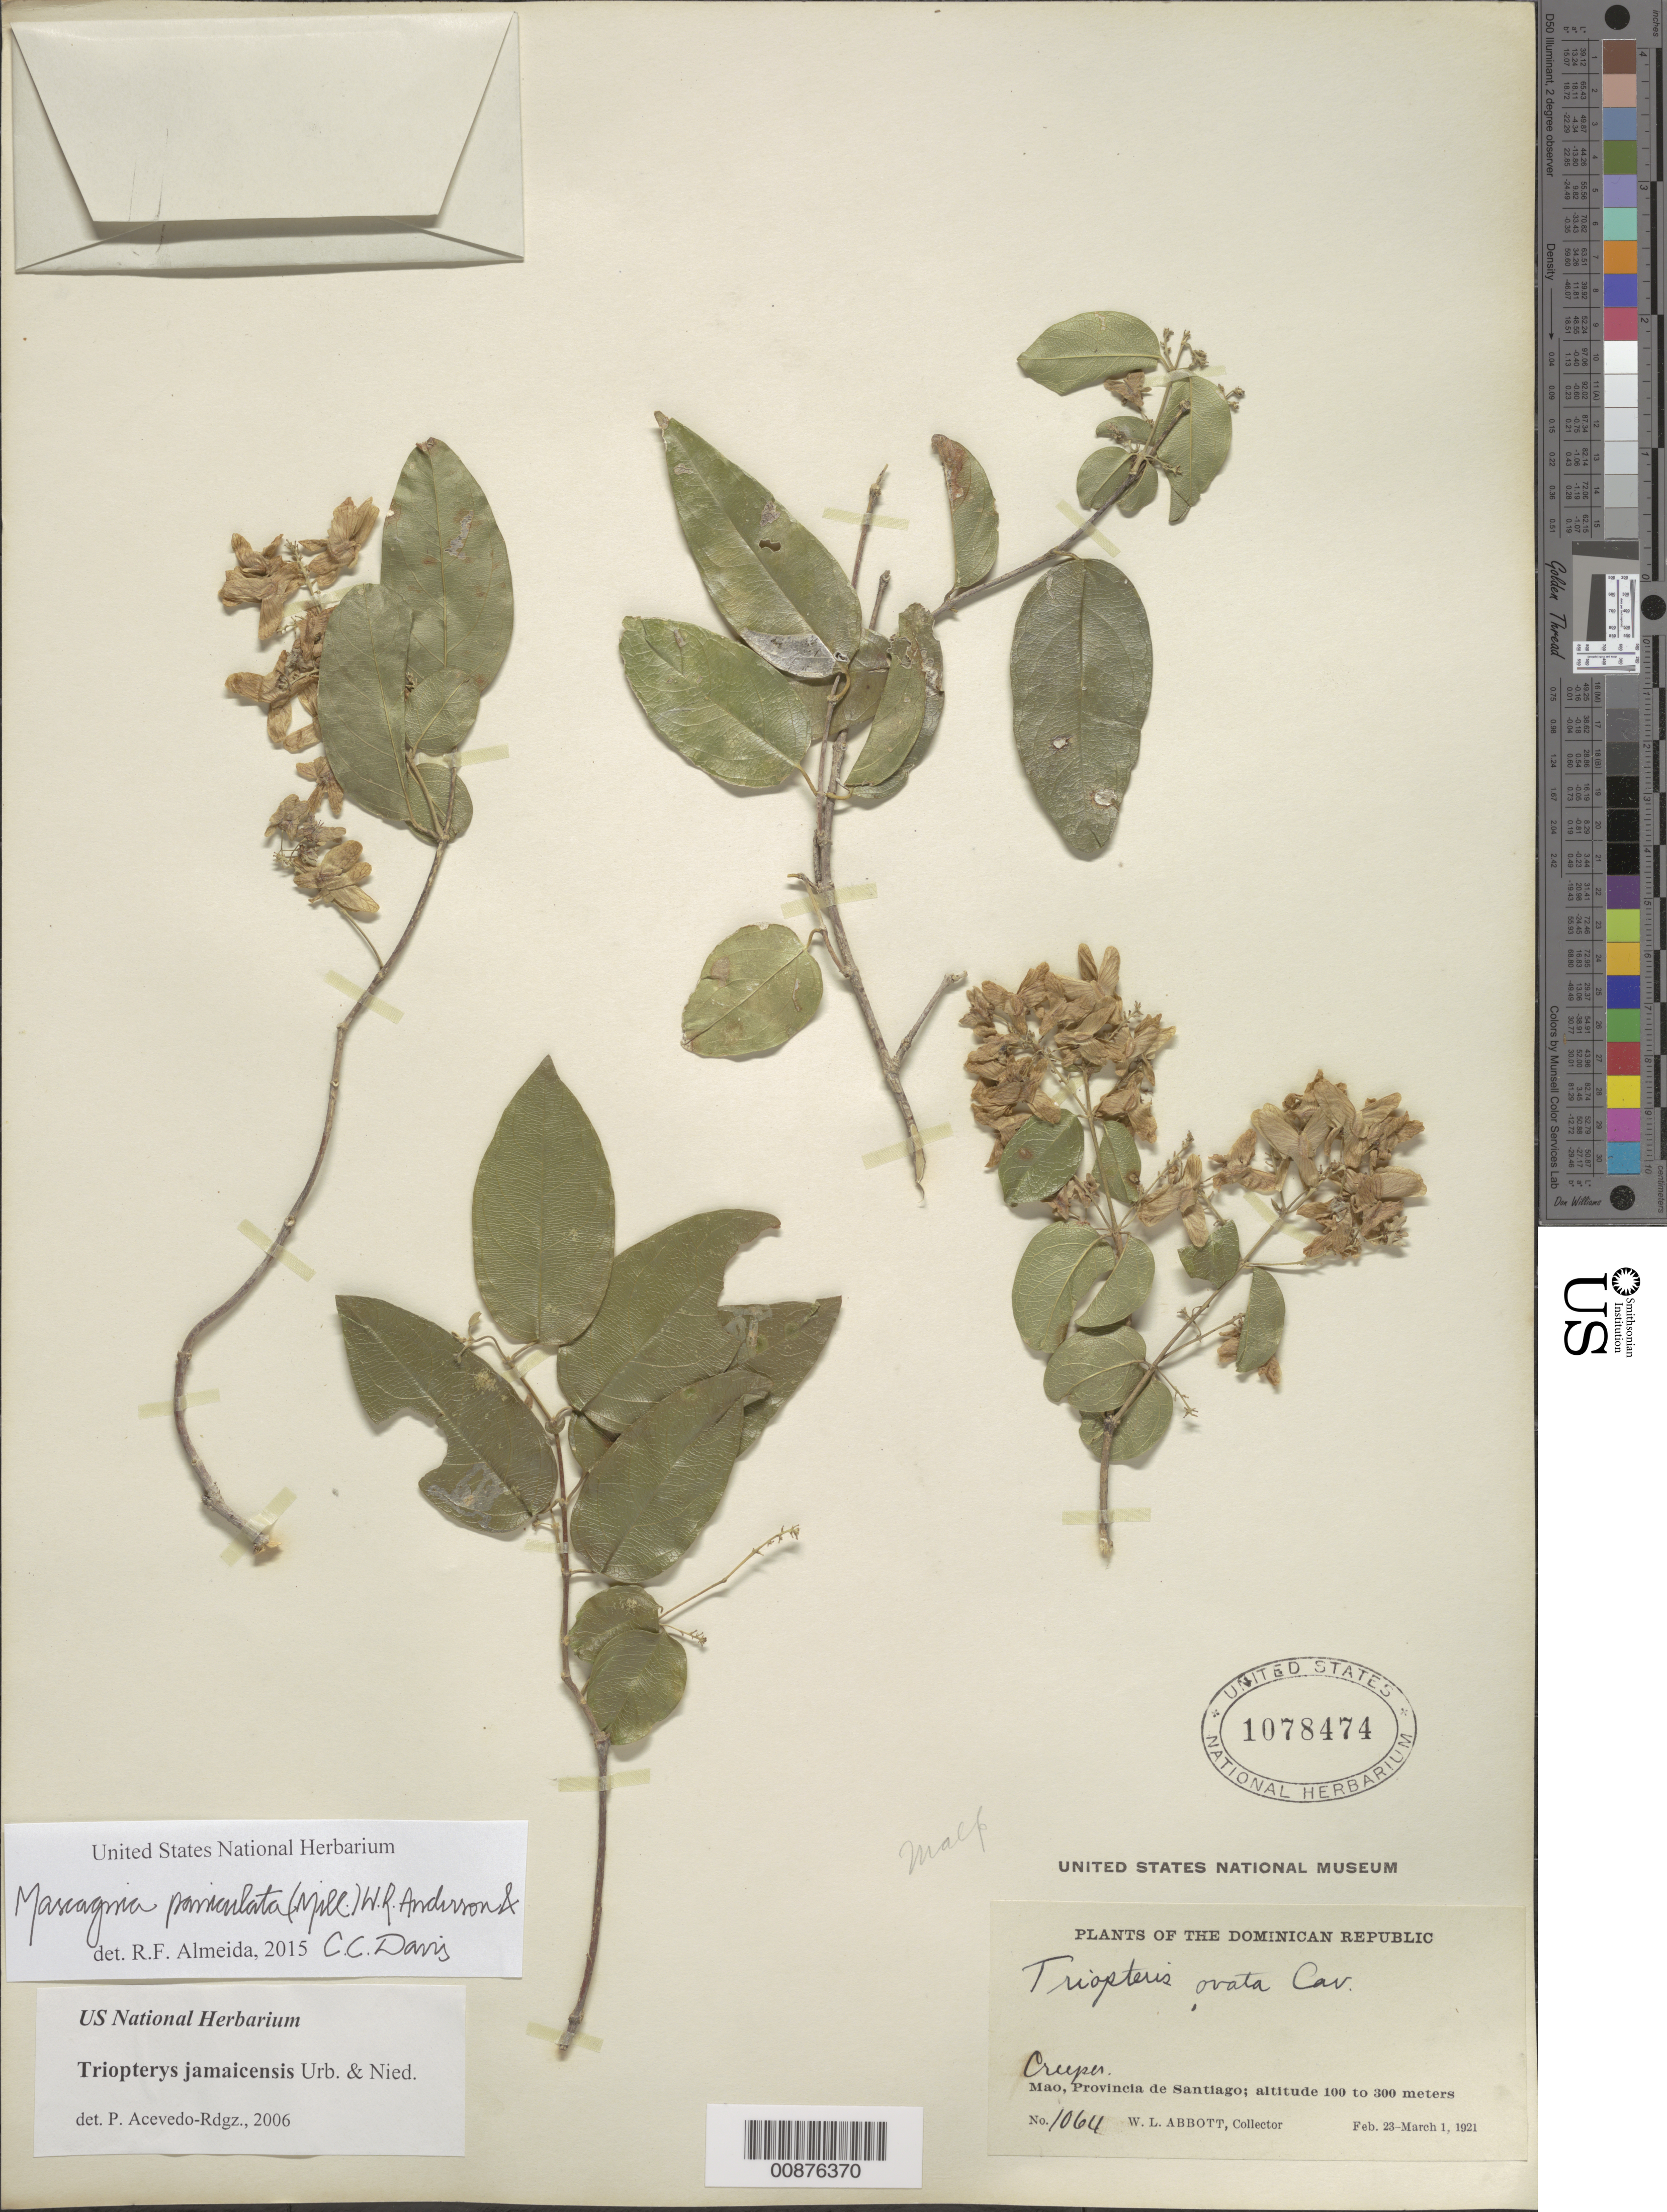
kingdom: Plantae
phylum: Tracheophyta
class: Magnoliopsida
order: Malpighiales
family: Malpighiaceae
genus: Mascagnia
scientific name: Mascagnia paniculata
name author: (Mill.) W.R. Anderson & C. Davis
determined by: De Almeida, R. F., (HUEFS), Universidade Estadual de Feira de Santana (BRAZIL)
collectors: W. L. Abbott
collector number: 1064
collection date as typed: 23 Feb 1921 to 01 Mar 1921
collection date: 1921-02-23/1921-03-01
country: Dominican Republic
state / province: Santiago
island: Hispaniola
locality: Mao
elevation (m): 100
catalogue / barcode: US 1078474